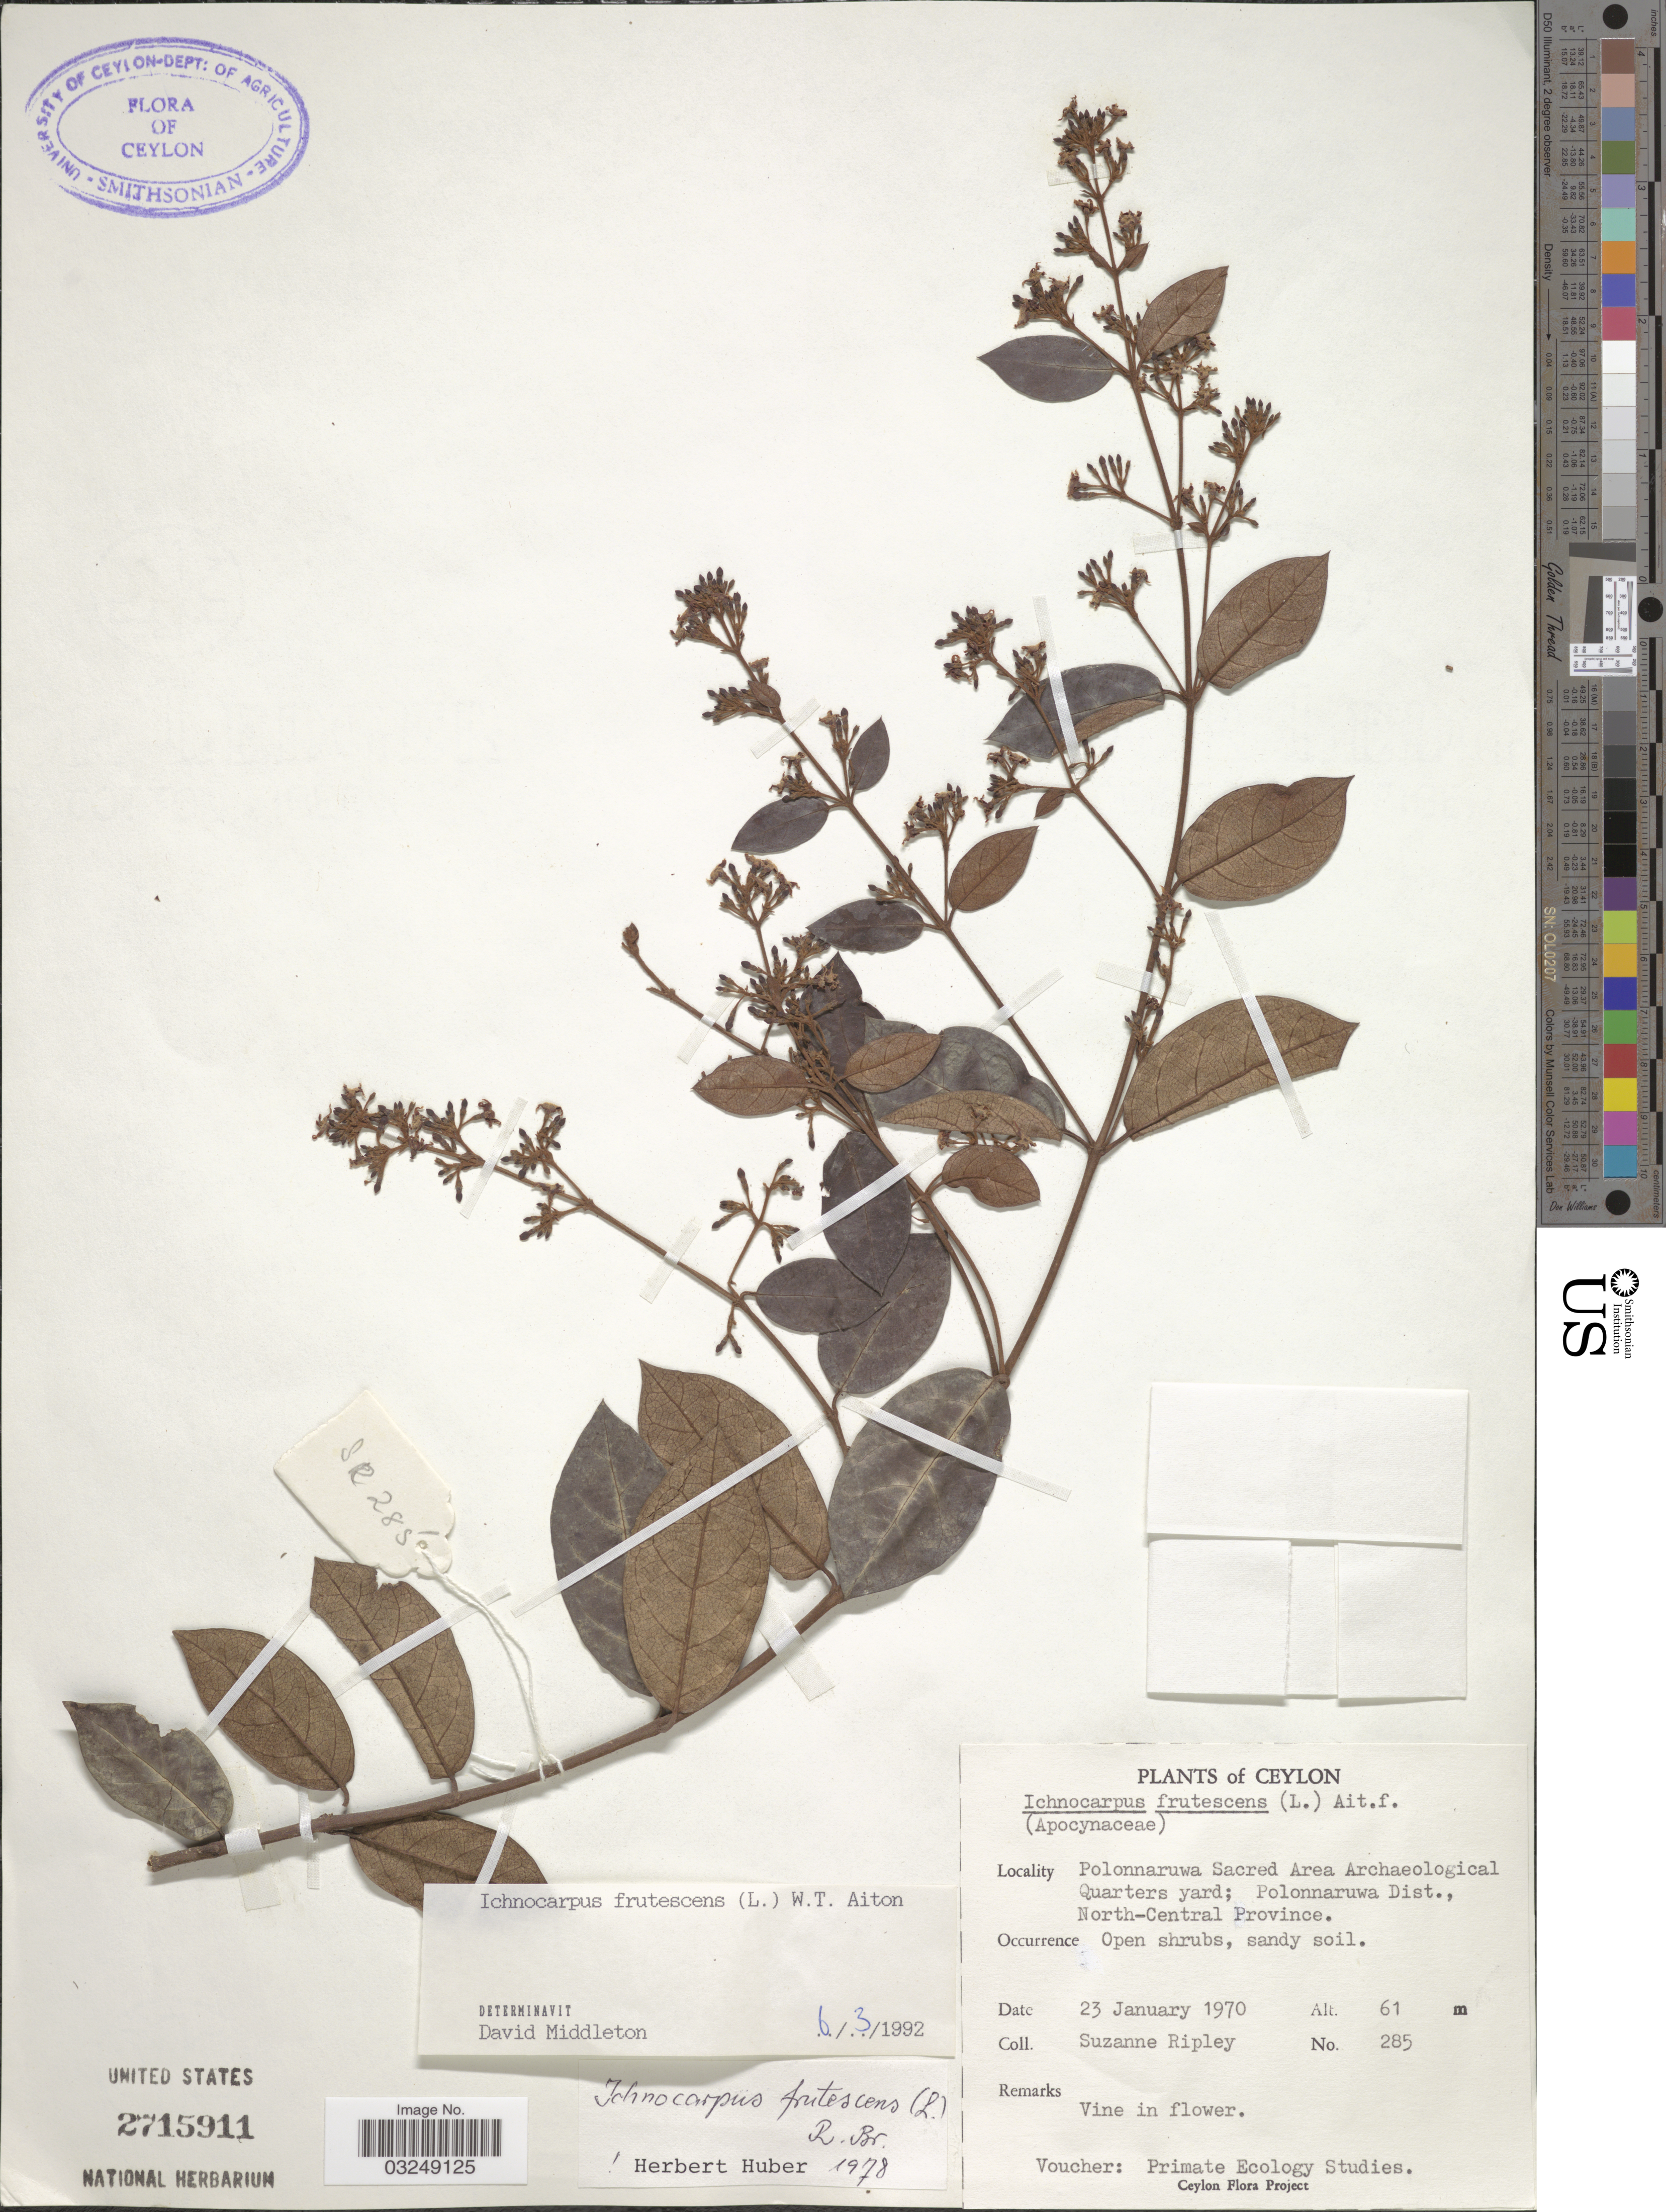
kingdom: Plantae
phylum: Tracheophyta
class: Magnoliopsida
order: Gentianales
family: Apocynaceae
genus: Ichnocarpus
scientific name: Ichnocarpus frutescens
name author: (L.) W.T. Aiton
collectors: S. Ripley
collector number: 285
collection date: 1970-01-23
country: Sri Lanka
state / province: North Central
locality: Ceylon. Polonnaruwa Sacred Area Archaeological Quarters yard; Polonnaruwa Dist.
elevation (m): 61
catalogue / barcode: US 2715911